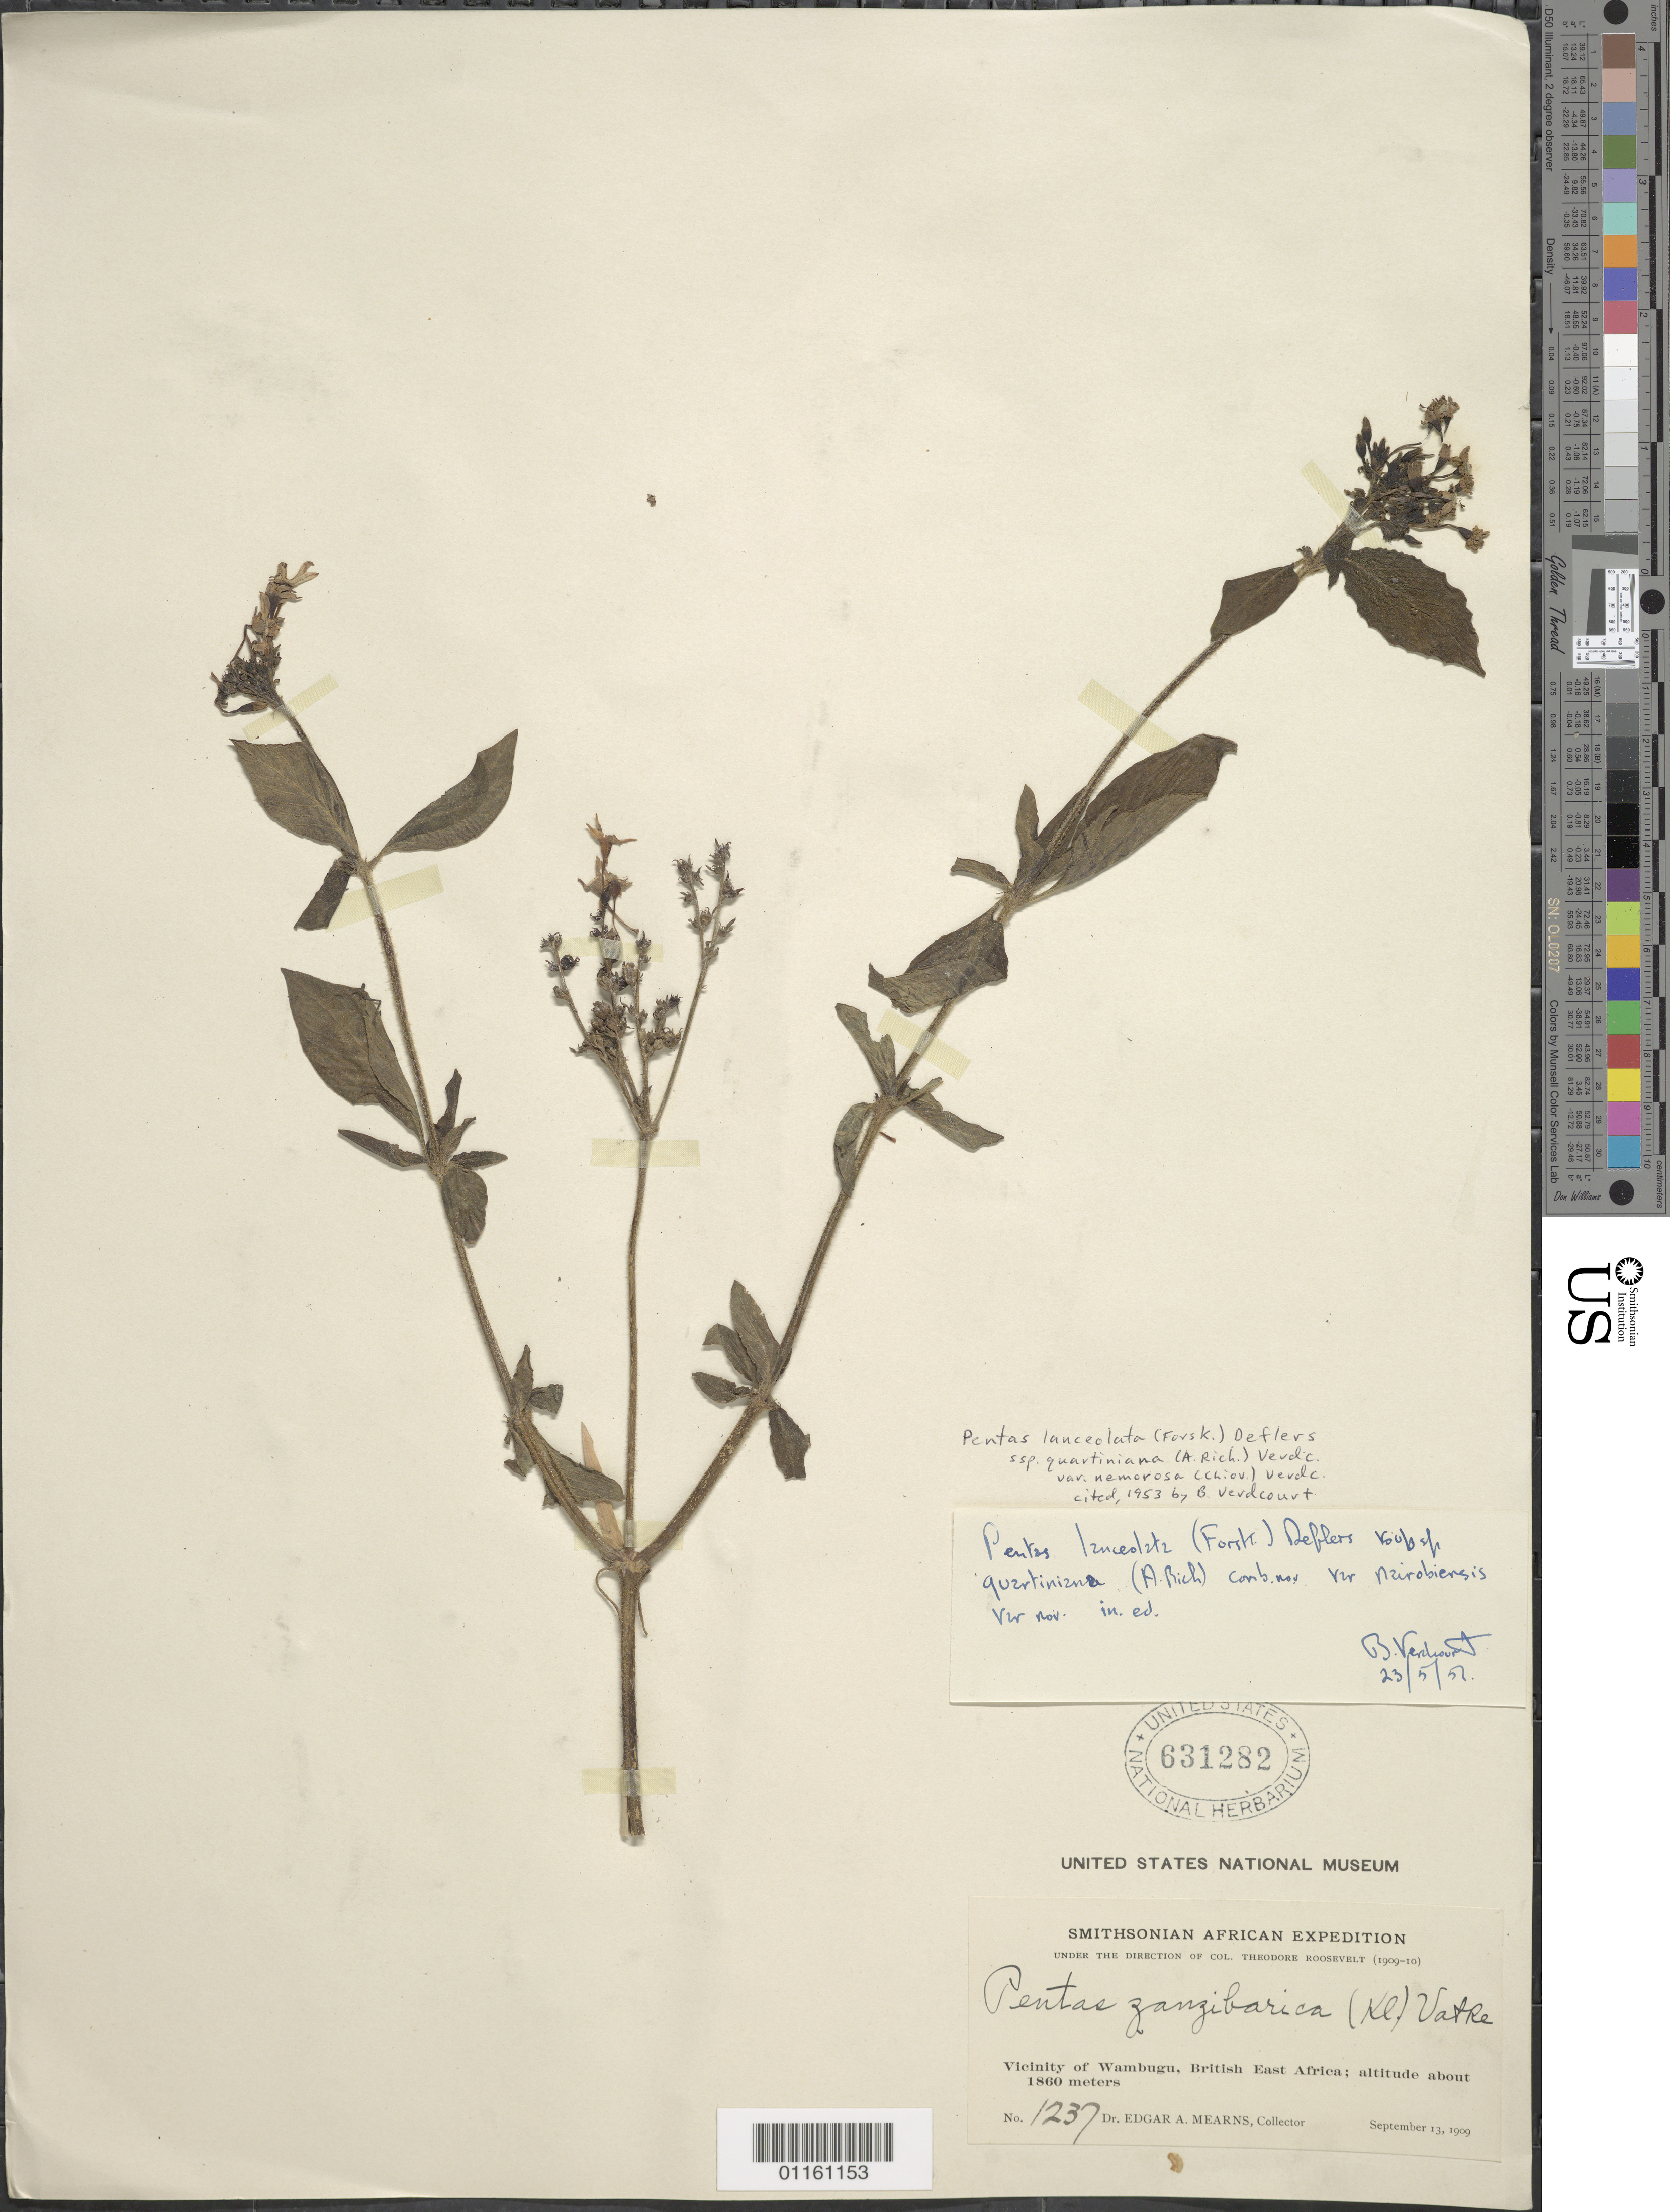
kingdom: Plantae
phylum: Tracheophyta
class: Magnoliopsida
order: Gentianales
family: Rubiaceae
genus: Pentas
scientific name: Pentas zanzibarica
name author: (Klotzsch) Vatke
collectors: E. A. Mearns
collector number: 1237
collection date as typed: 13 Sep 1909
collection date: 1909-09-13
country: Kenya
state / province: Nairobi Area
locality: Vicinity of Wambugu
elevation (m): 1860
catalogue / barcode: US 631282